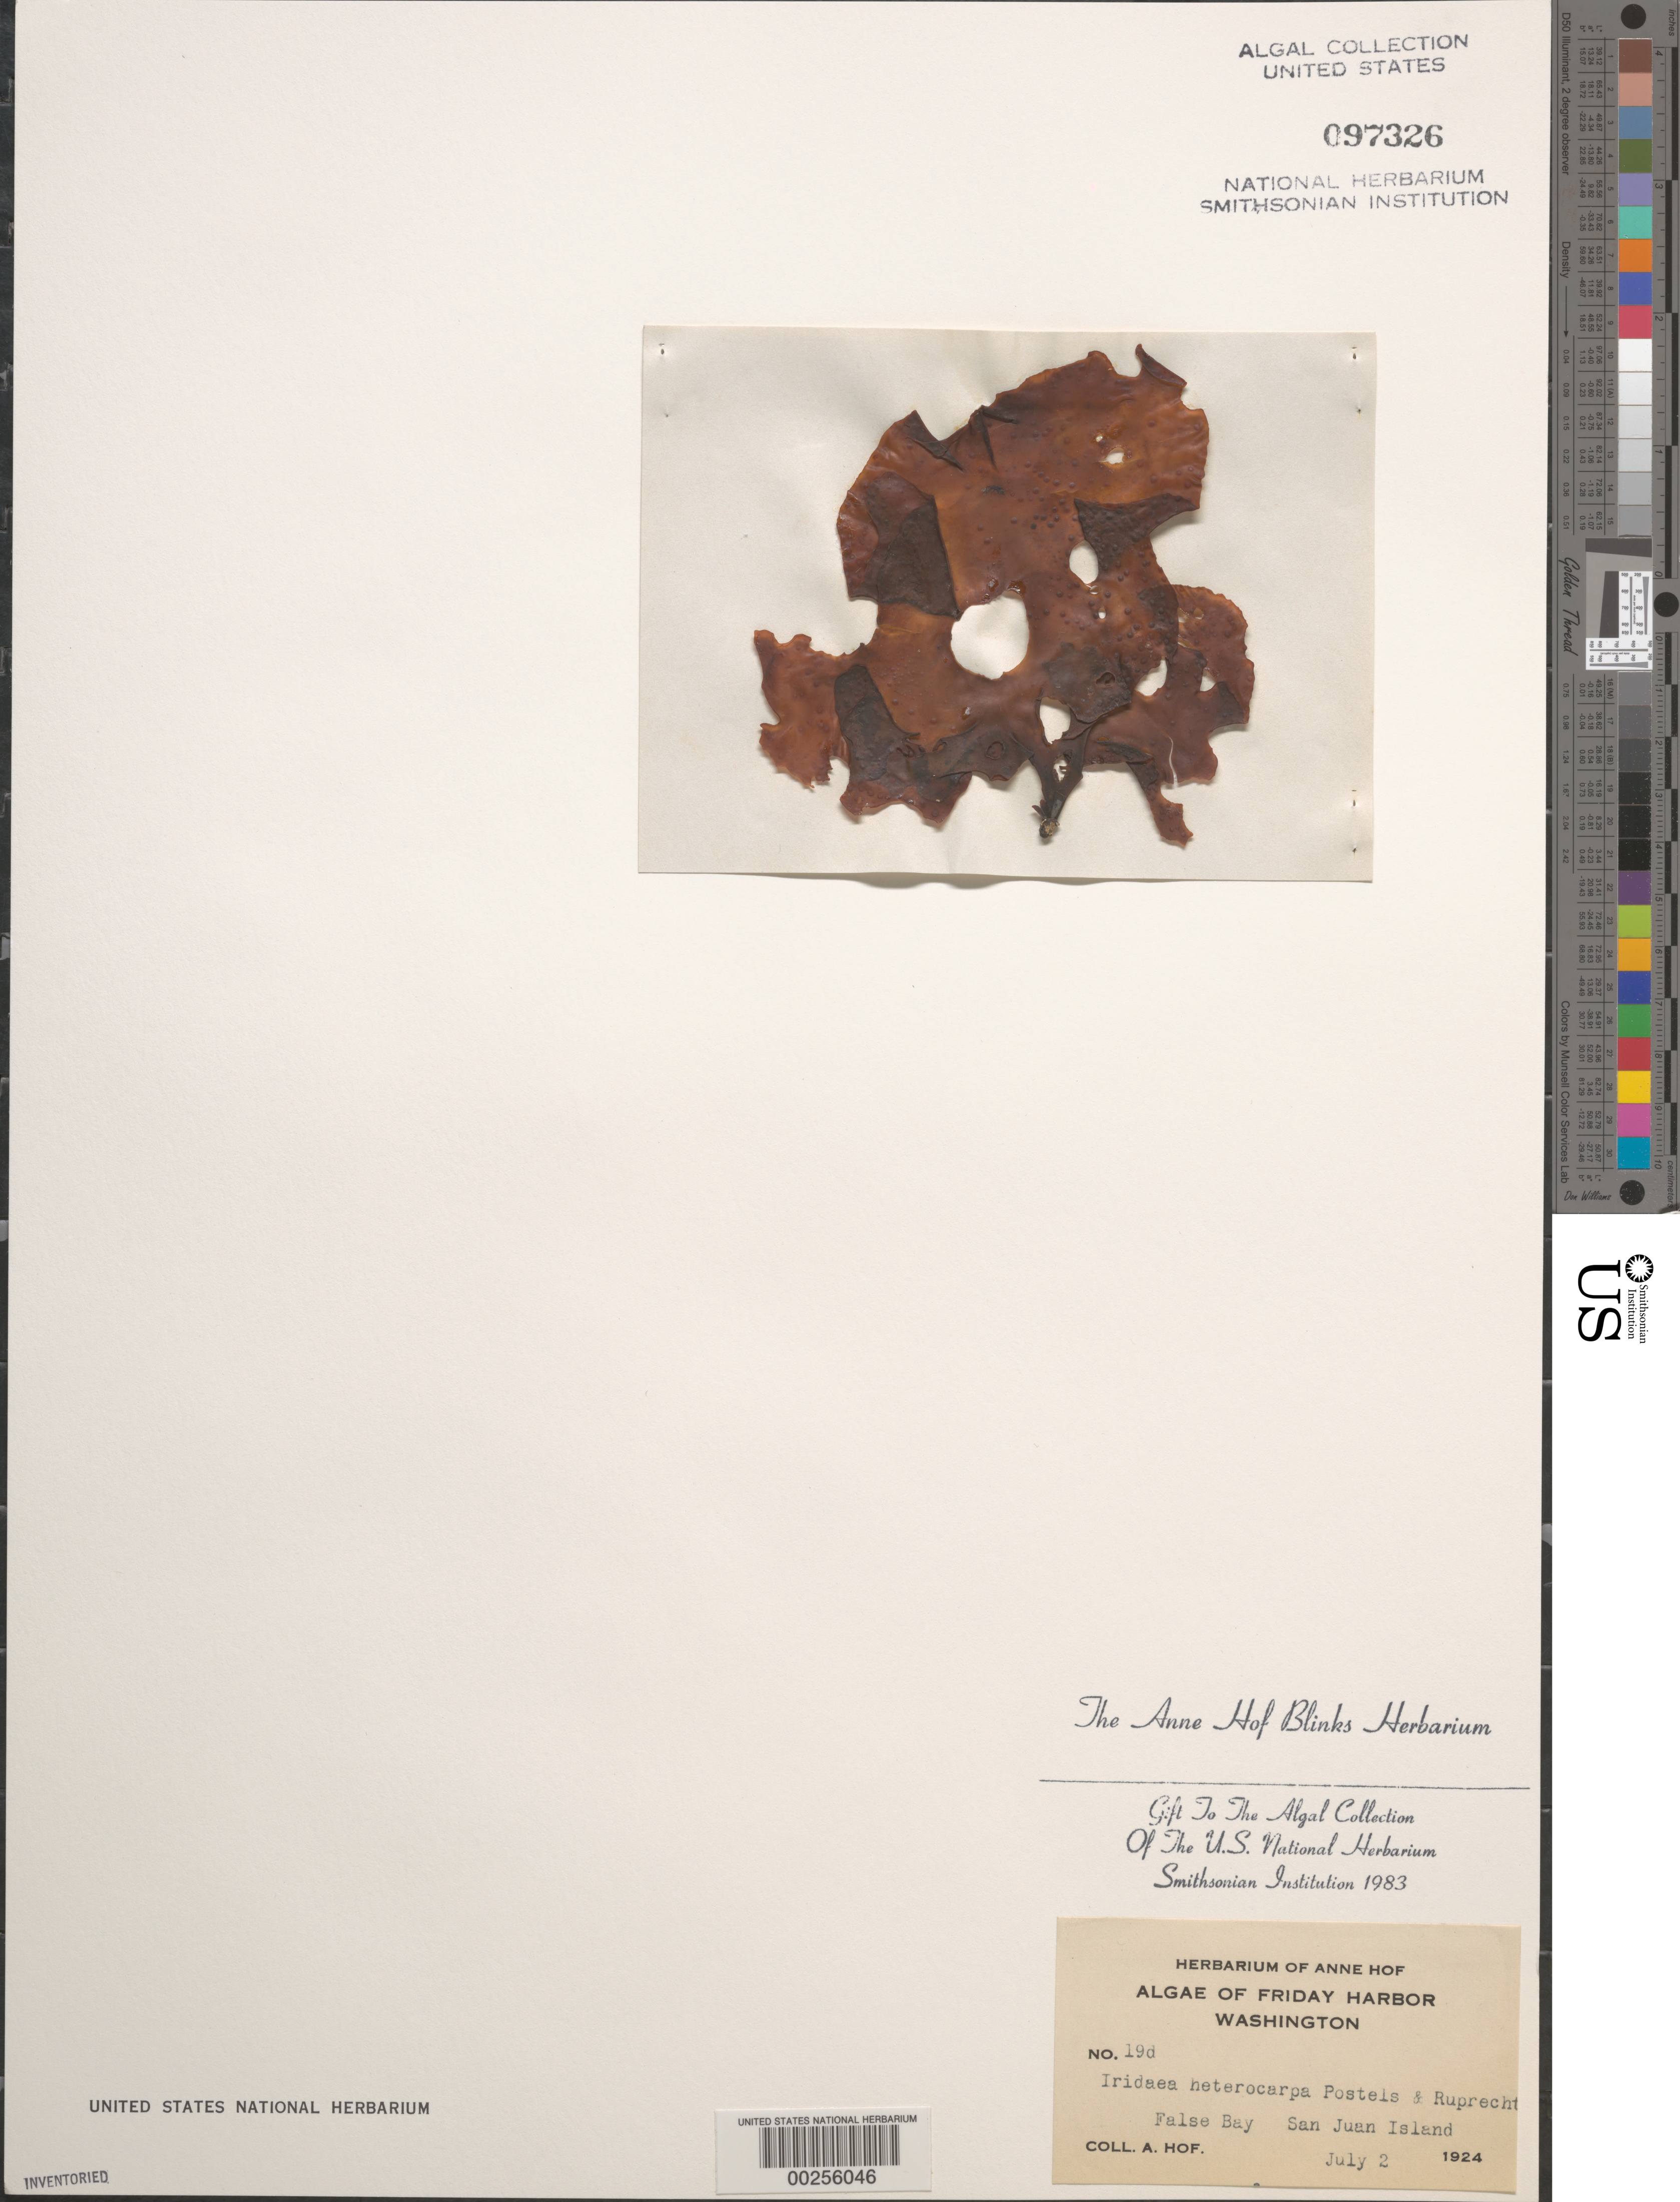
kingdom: Plantae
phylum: Rhodophyta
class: Florideophyceae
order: Gigartinales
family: Gigartinaceae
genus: Chondrus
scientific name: Chondrus crispus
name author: Stackh.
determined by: Algae name updating Project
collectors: A. Blinks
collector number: AHB 19d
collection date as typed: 02 Jul 1924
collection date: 1924-07-02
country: United States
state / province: Washington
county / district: San Juan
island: San Juan Island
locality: False Bay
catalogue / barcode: US 97326